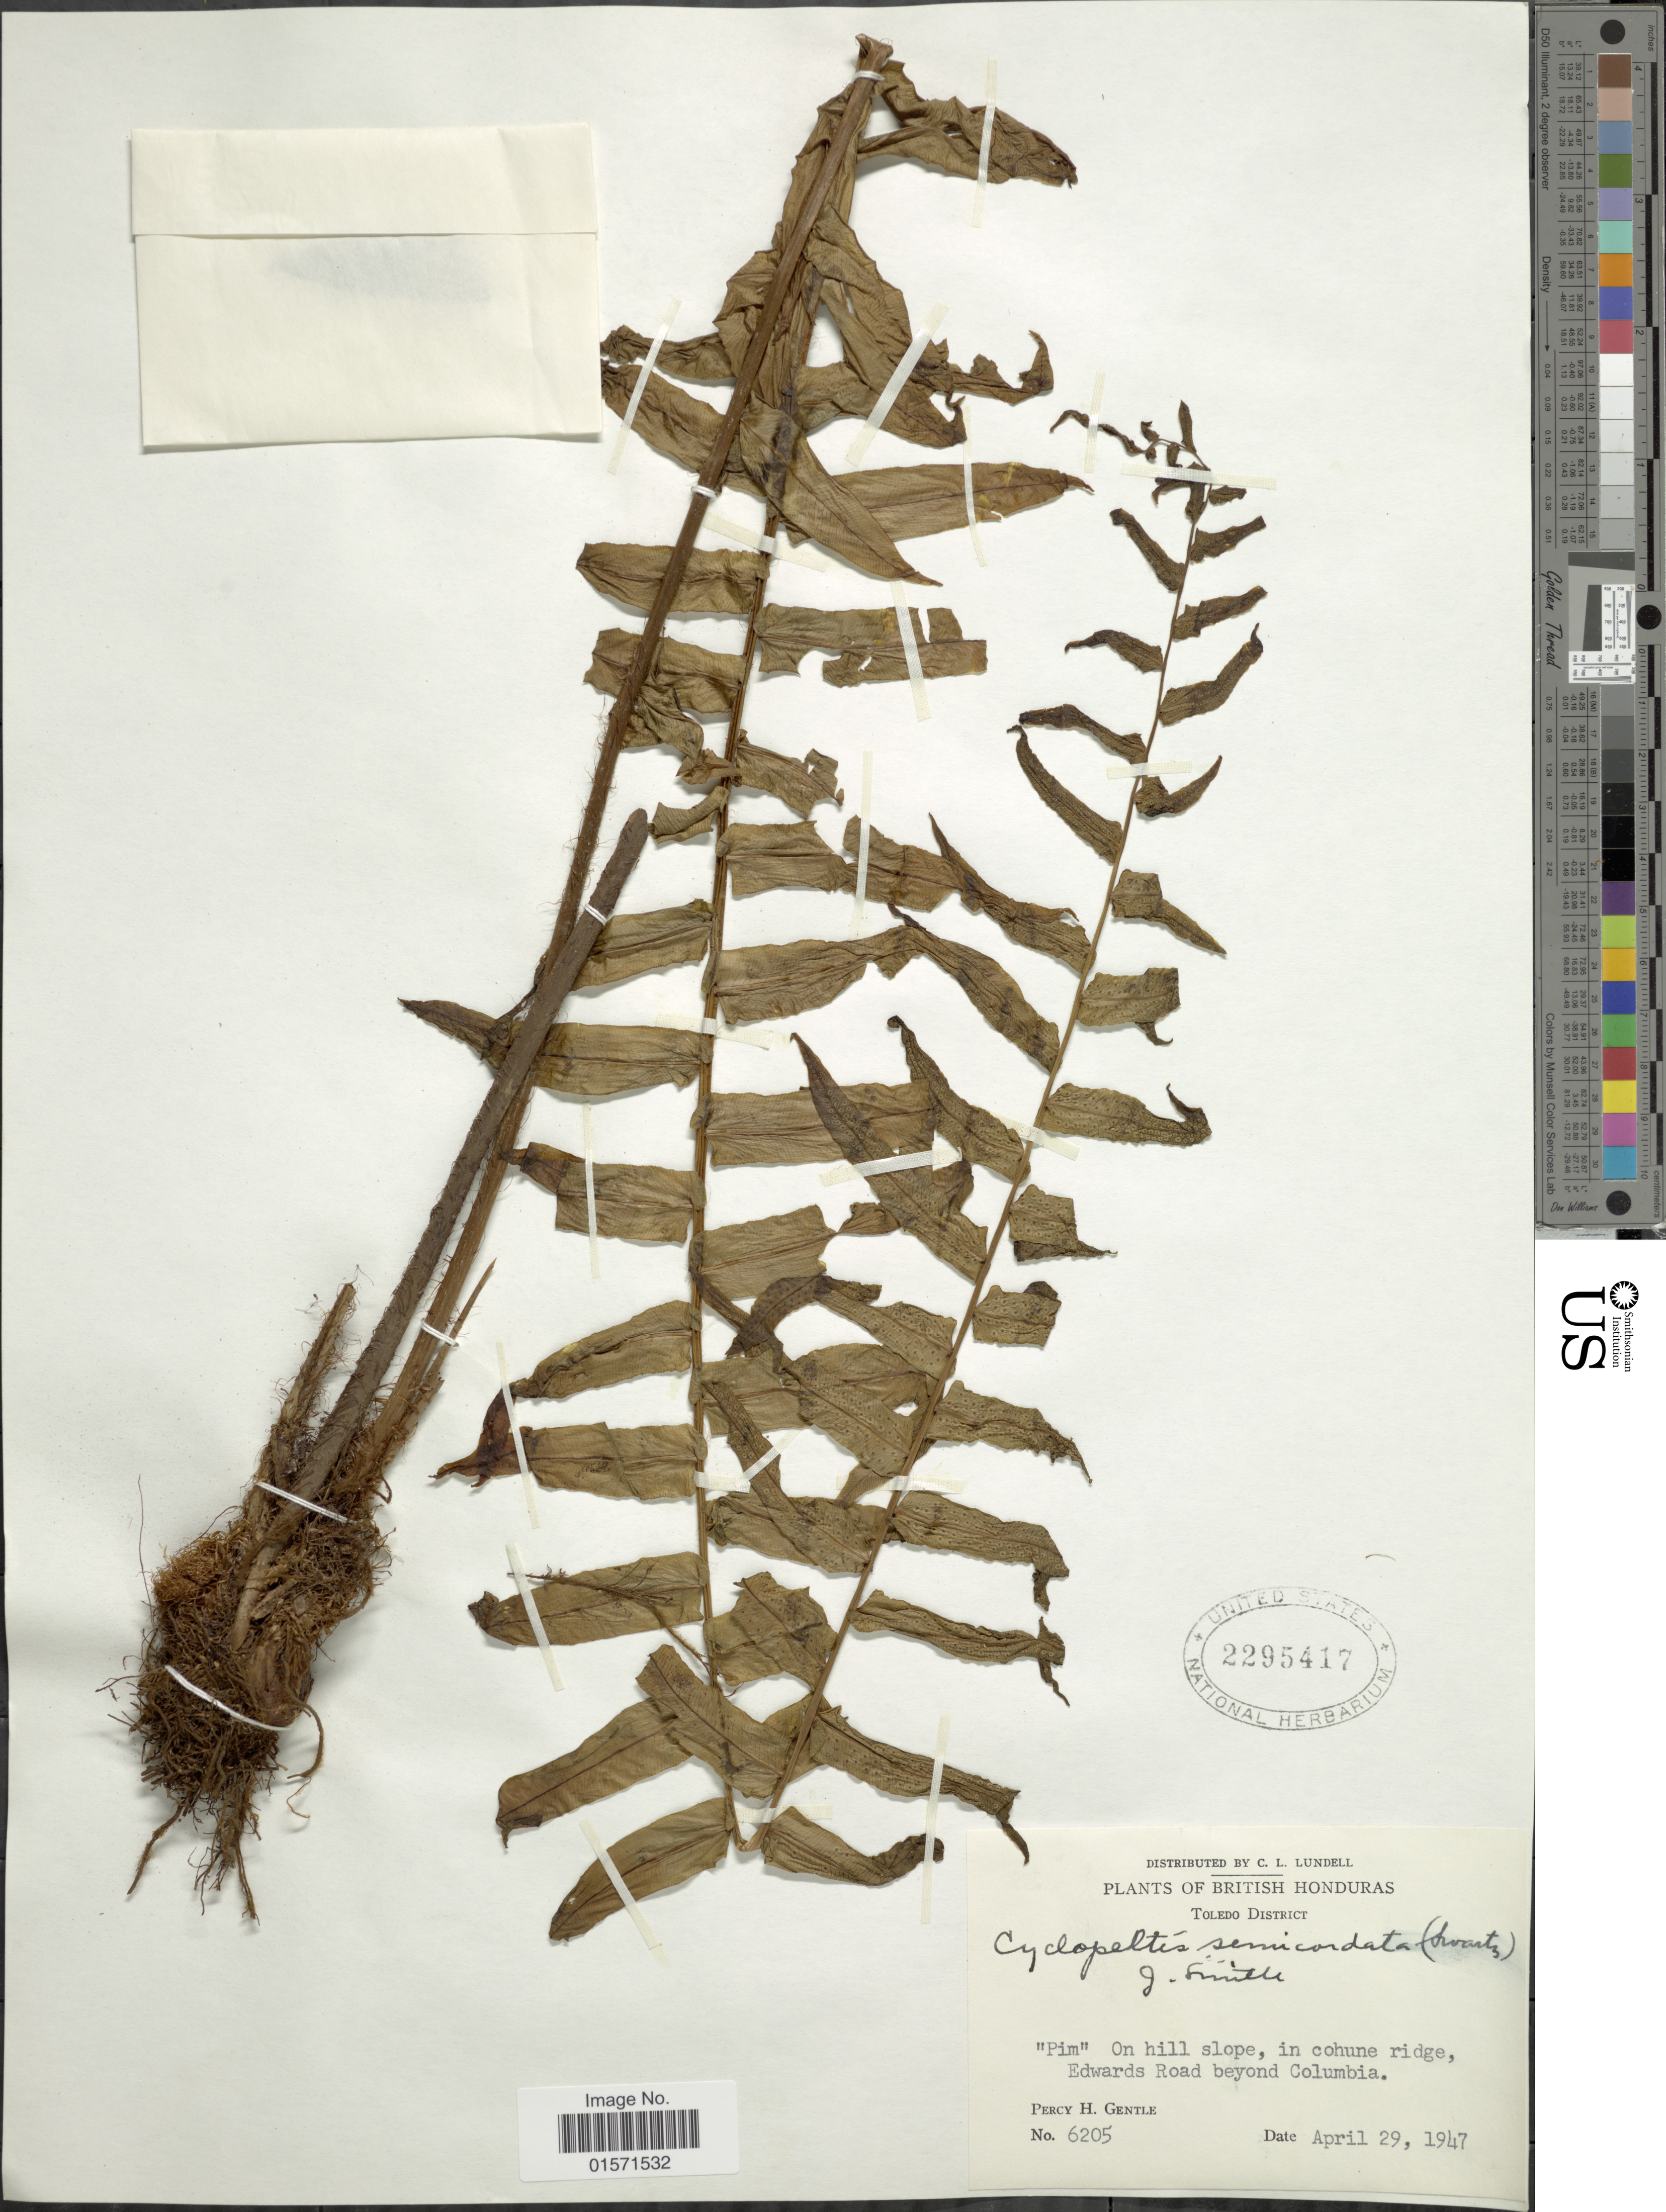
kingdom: Plantae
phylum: Tracheophyta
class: Polypodiopsida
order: Polypodiales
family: Lomariopsidaceae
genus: Cyclopeltis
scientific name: Cyclopeltis semicordata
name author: (Sw.) J. Sm.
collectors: P. H. Gentle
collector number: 6205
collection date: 1947-04-29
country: Belize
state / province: Toledo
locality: British Honduras: Toledo District: On hill slope, in cohune ridge, Edwards Road beyond Columbia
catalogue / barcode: US 2295417